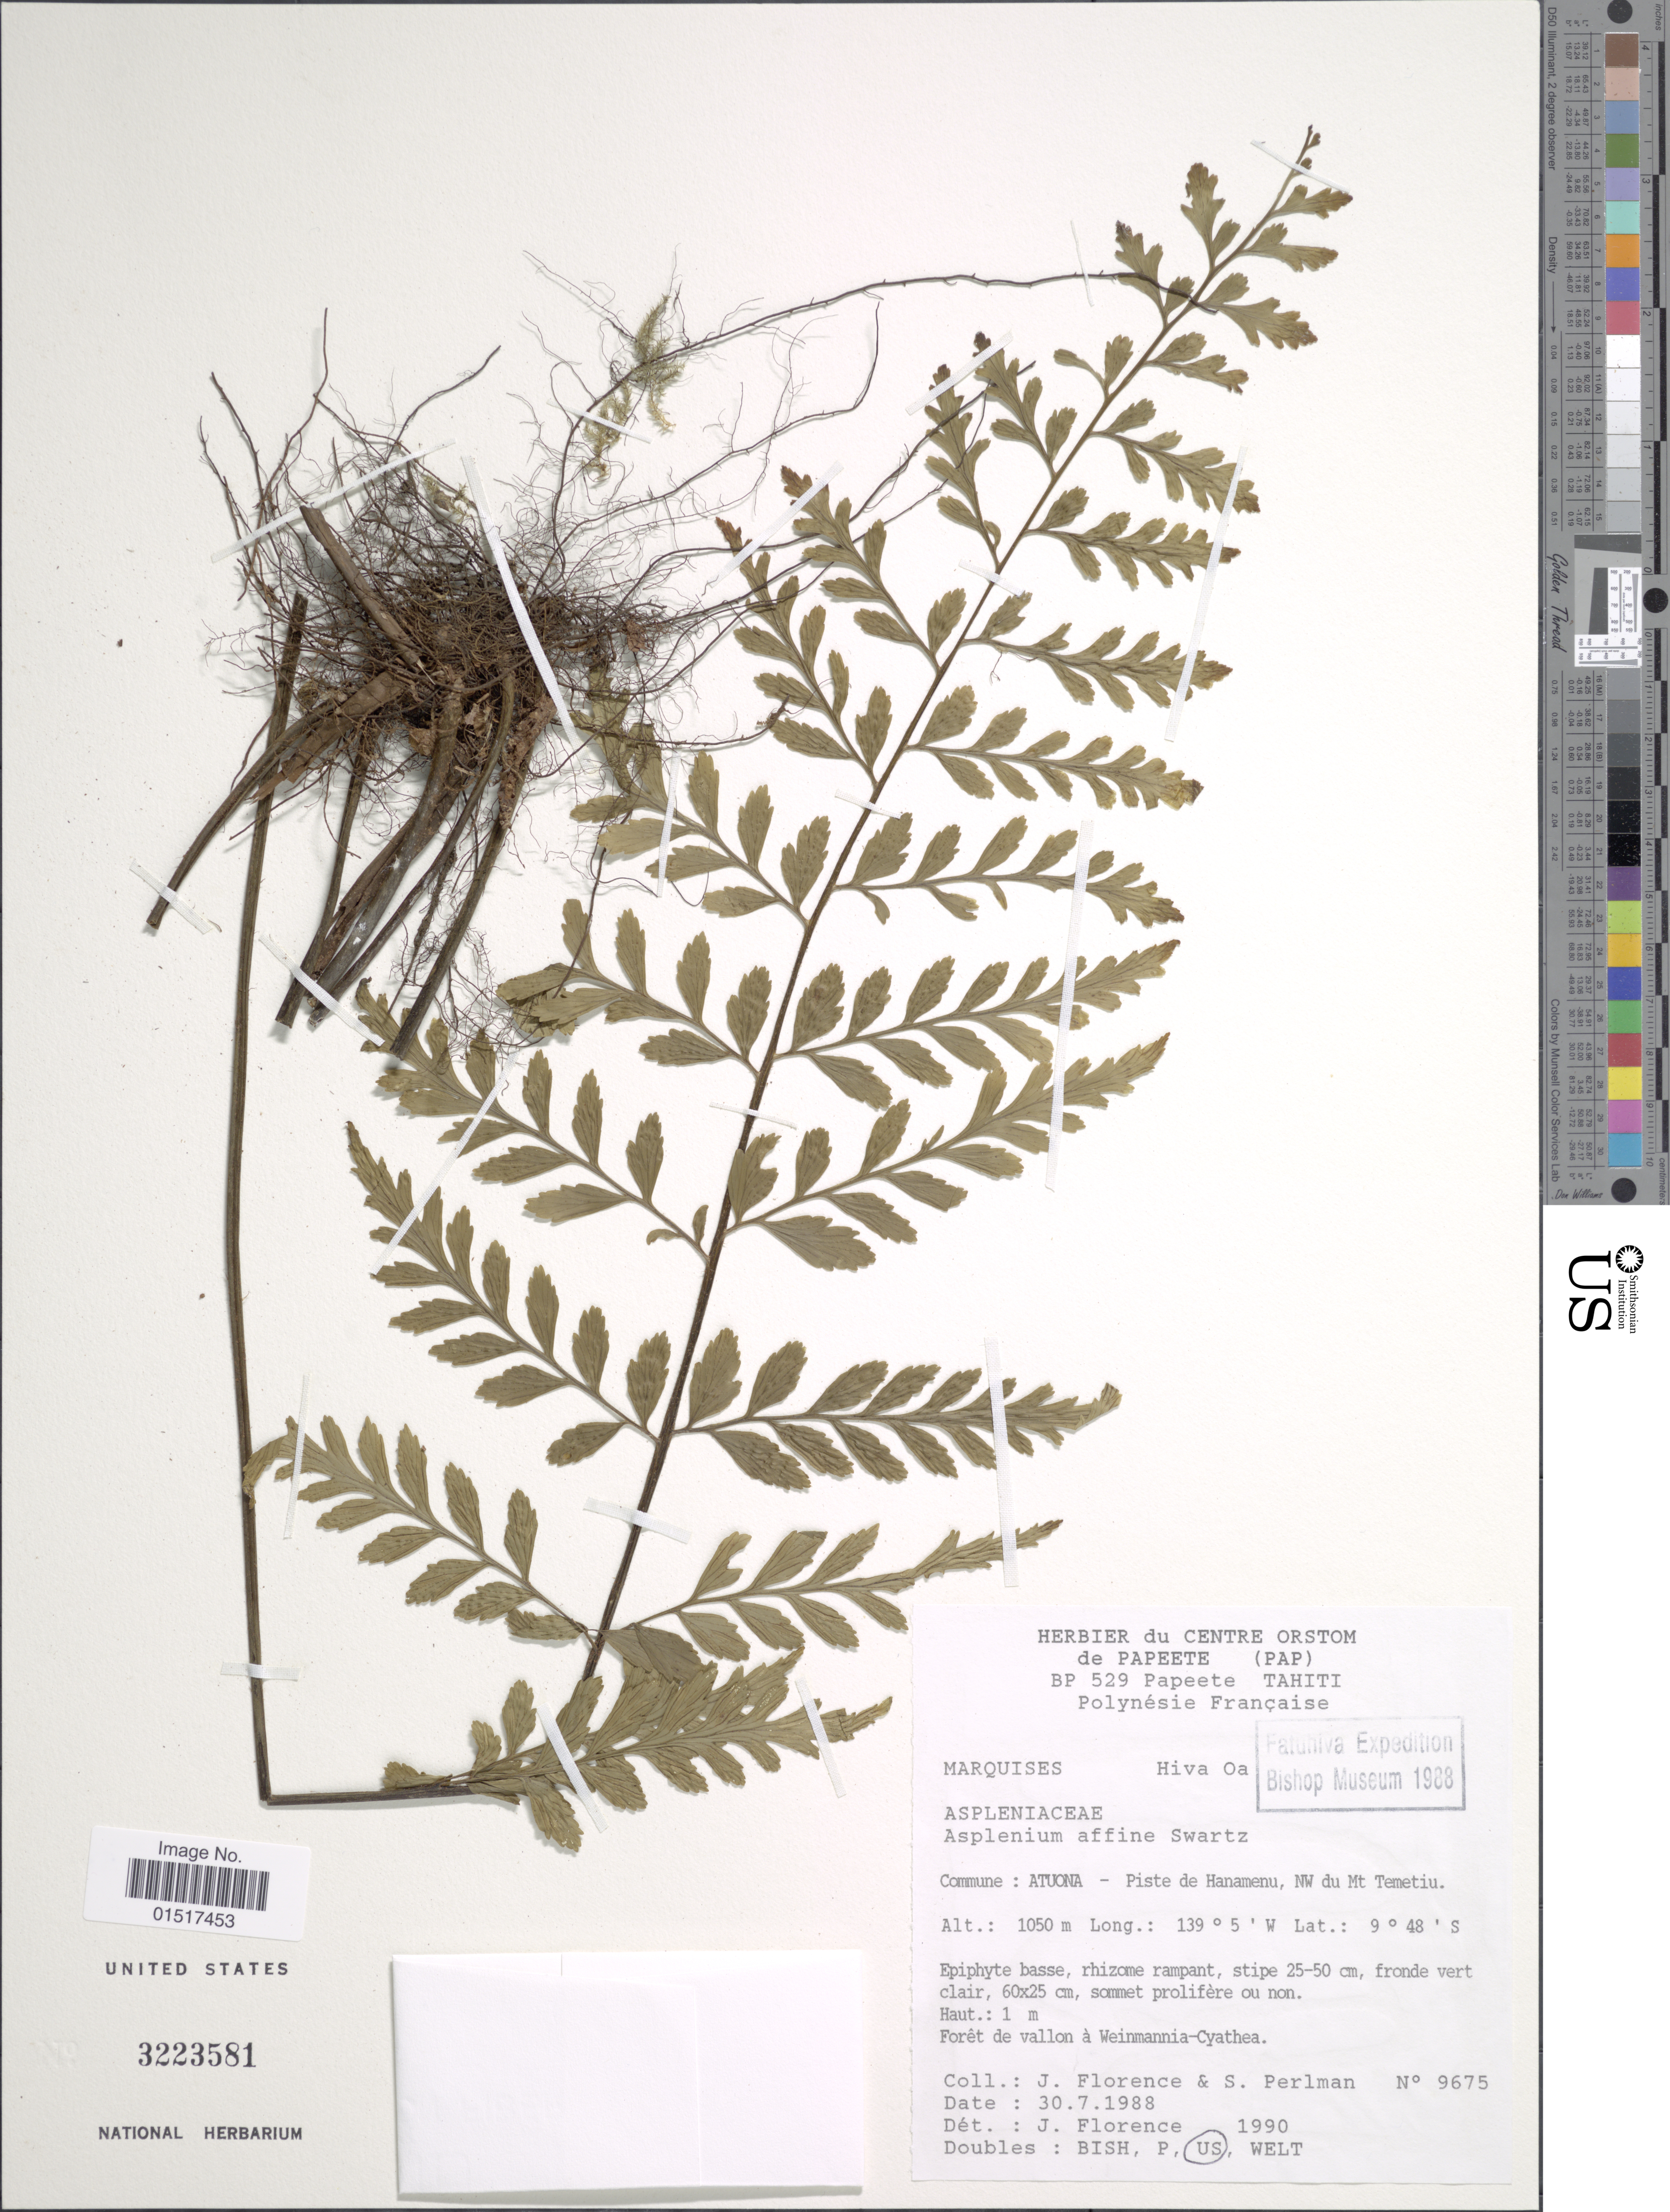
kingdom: Plantae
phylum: Tracheophyta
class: Polypodiopsida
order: Polypodiales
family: Aspleniaceae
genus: Asplenium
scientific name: Asplenium affine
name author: Sw.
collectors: J. Florence & S. Perlman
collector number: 9675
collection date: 1988-07-30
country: French Polynesia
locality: Marquises Hiva Oa. Commune: Atuona - Piste de Hanamenu, NW du Mt Temetiu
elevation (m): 1050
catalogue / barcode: US 3223581